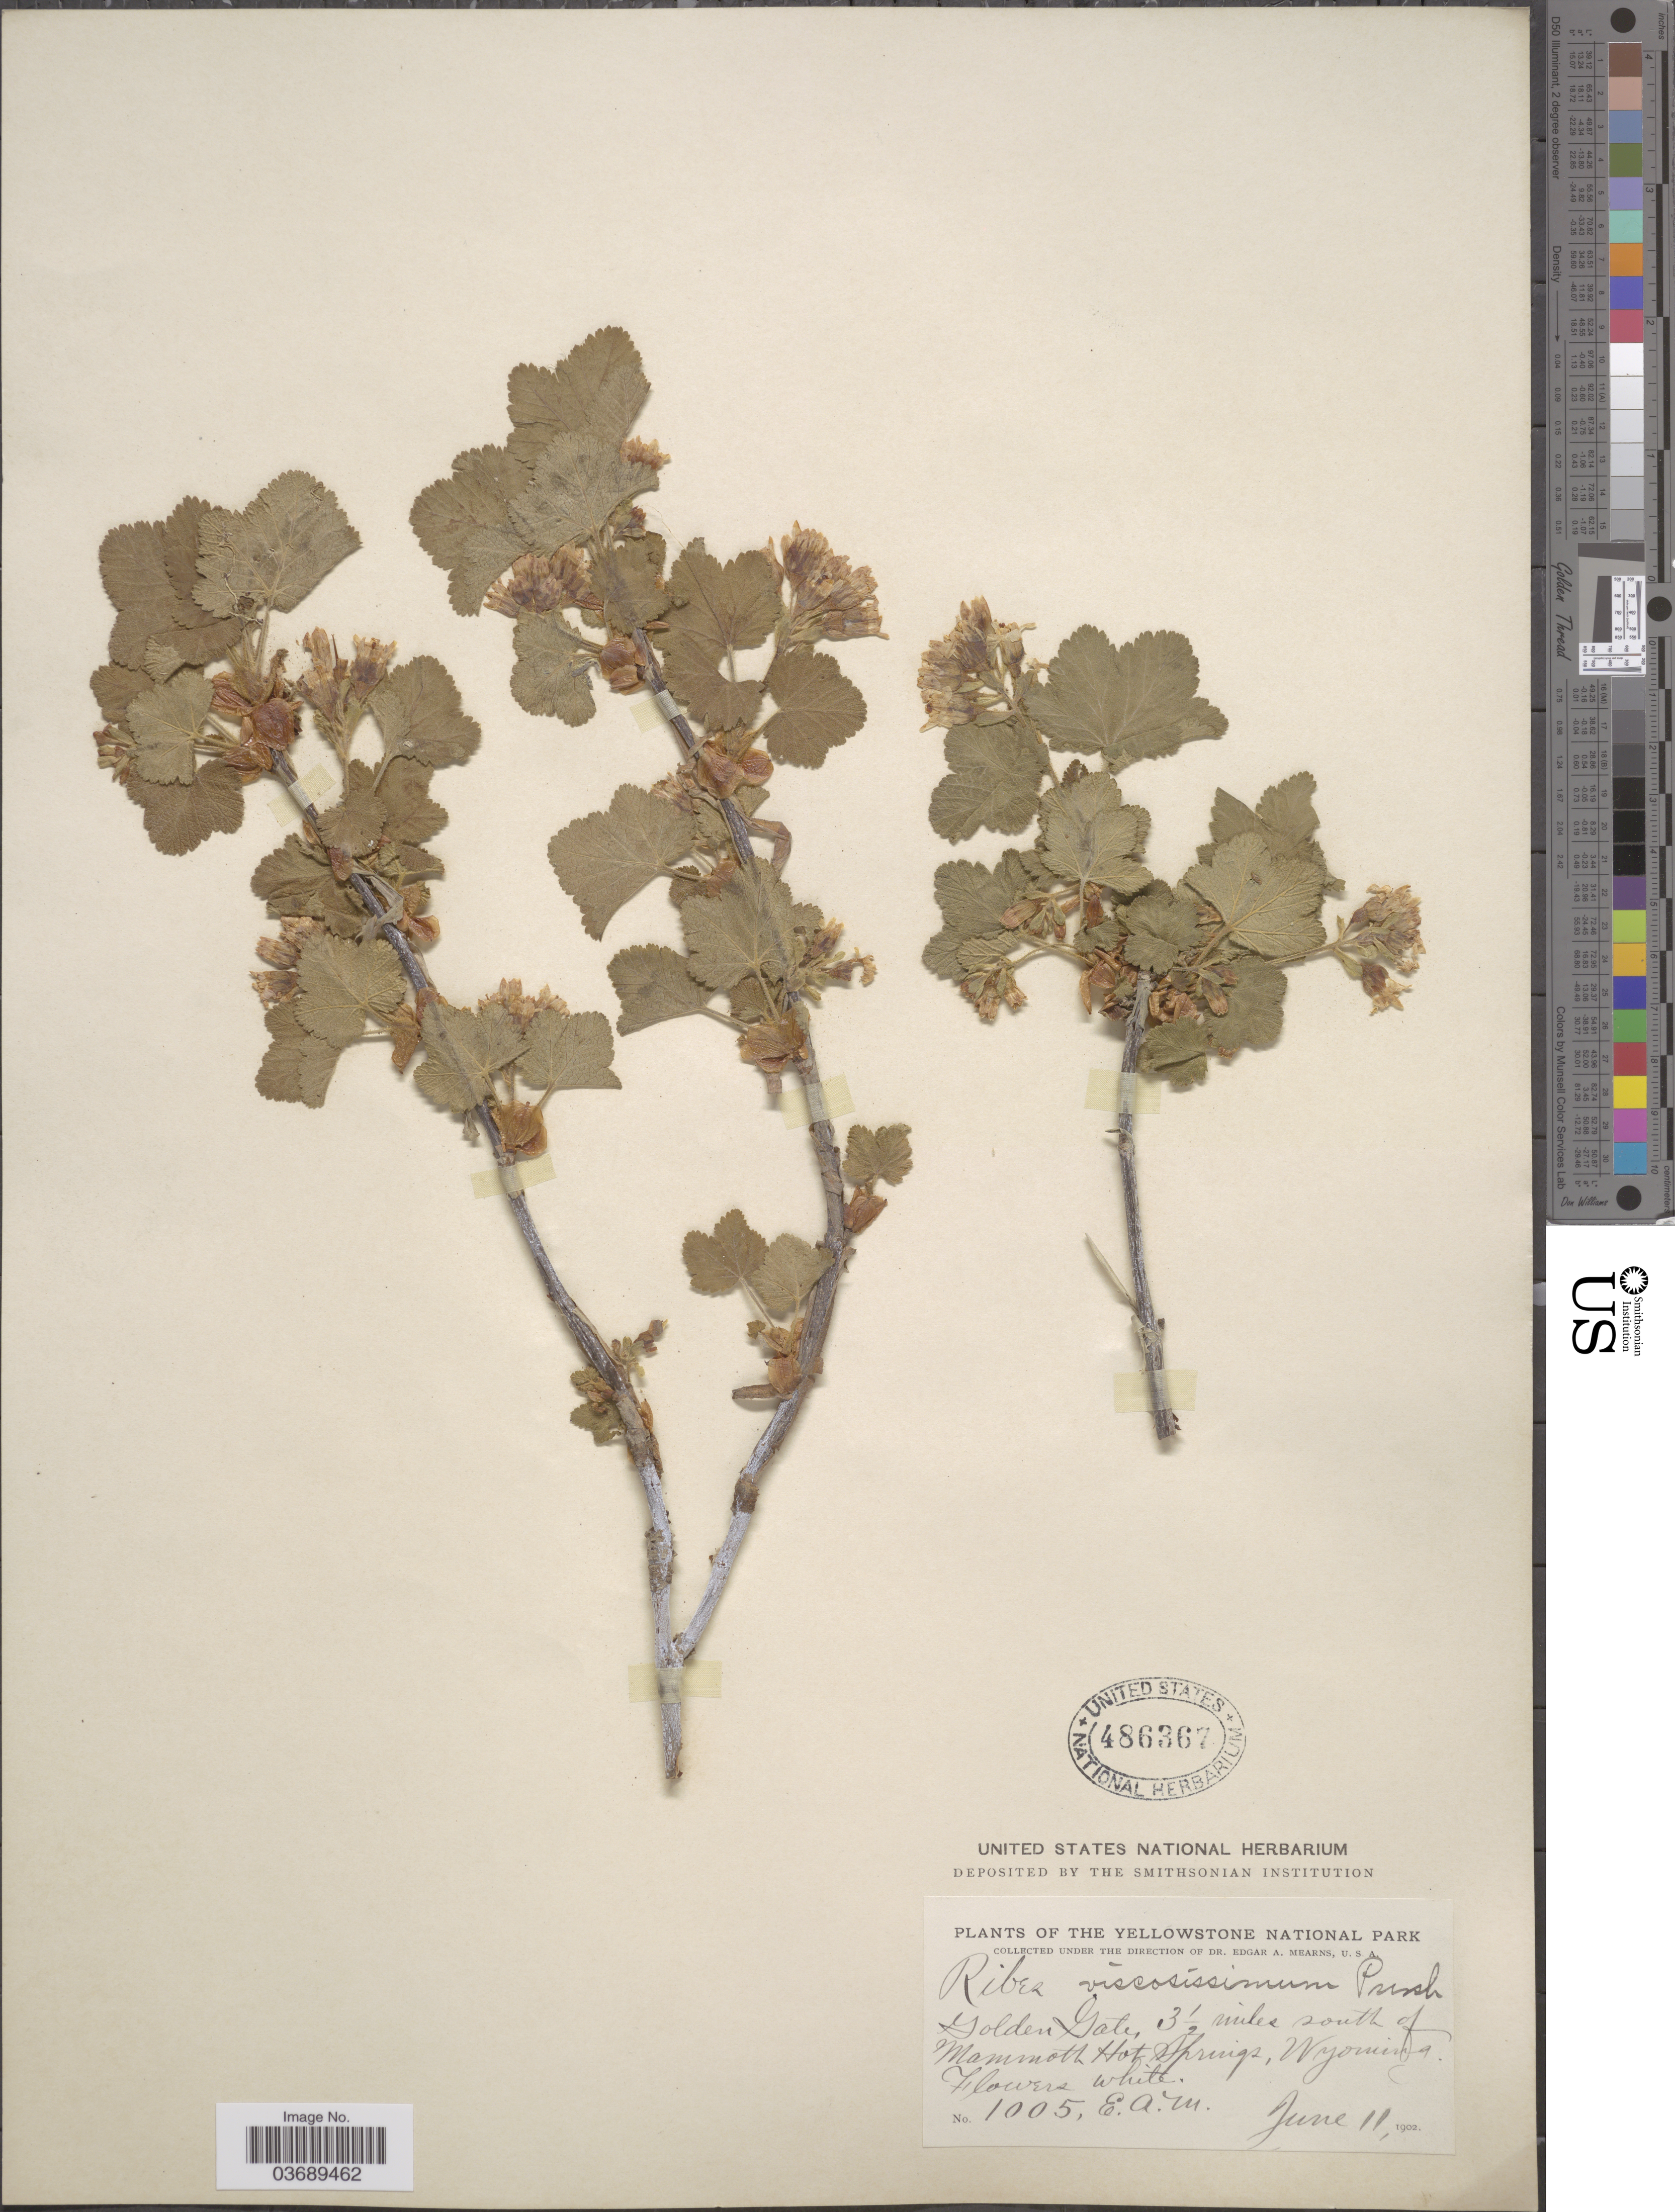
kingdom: Plantae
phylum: Tracheophyta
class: Magnoliopsida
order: Saxifragales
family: Grossulariaceae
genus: Ribes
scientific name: Ribes viscosissimum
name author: Pursh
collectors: E. A. Mearns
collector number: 1005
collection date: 1902-06-11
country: United States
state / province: Wyoming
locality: The Yellowstone National Park. Golden Gate, 3½ miles south of Mammoth Hot Springs.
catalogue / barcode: US 486367